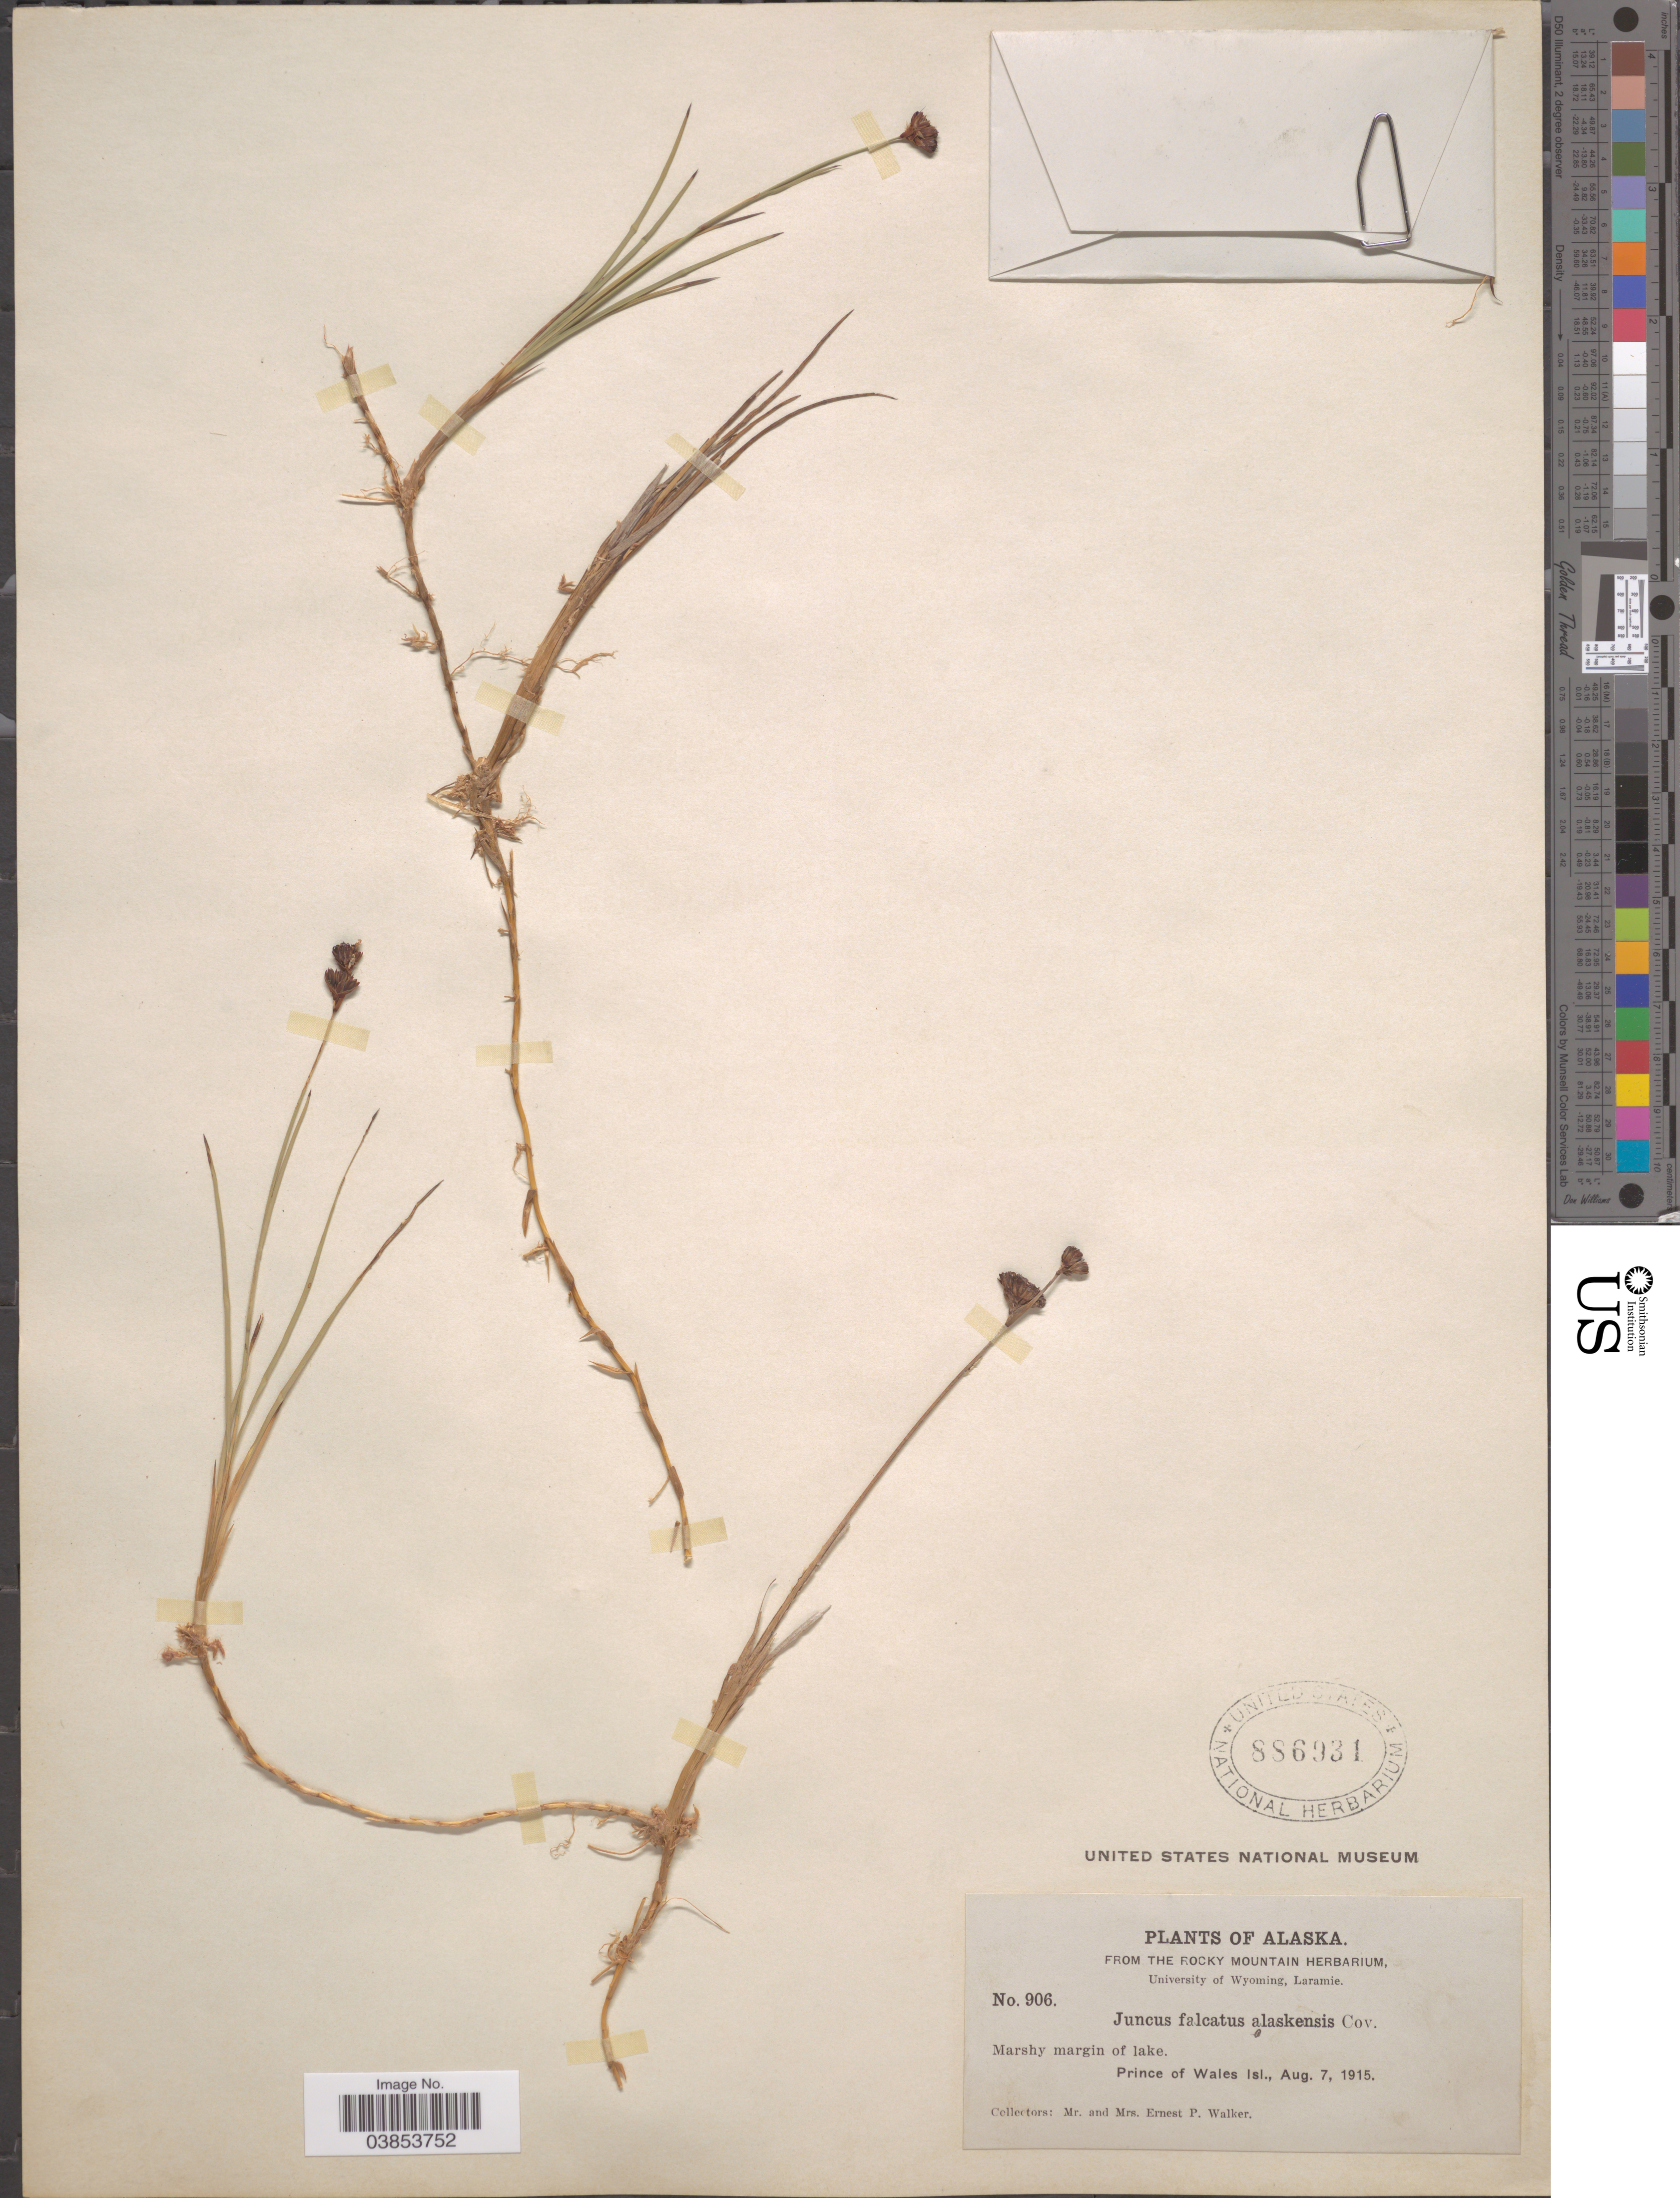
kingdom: Plantae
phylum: Tracheophyta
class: Liliopsida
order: Poales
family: Juncaceae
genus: Juncus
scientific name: Juncus falcatus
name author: E. Mey.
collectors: E. P. Walker & E. Walker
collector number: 906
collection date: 1915-08-07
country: United States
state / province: Alaska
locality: Marshy margin of lake. Prince of Wales Isl.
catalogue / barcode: US 886931